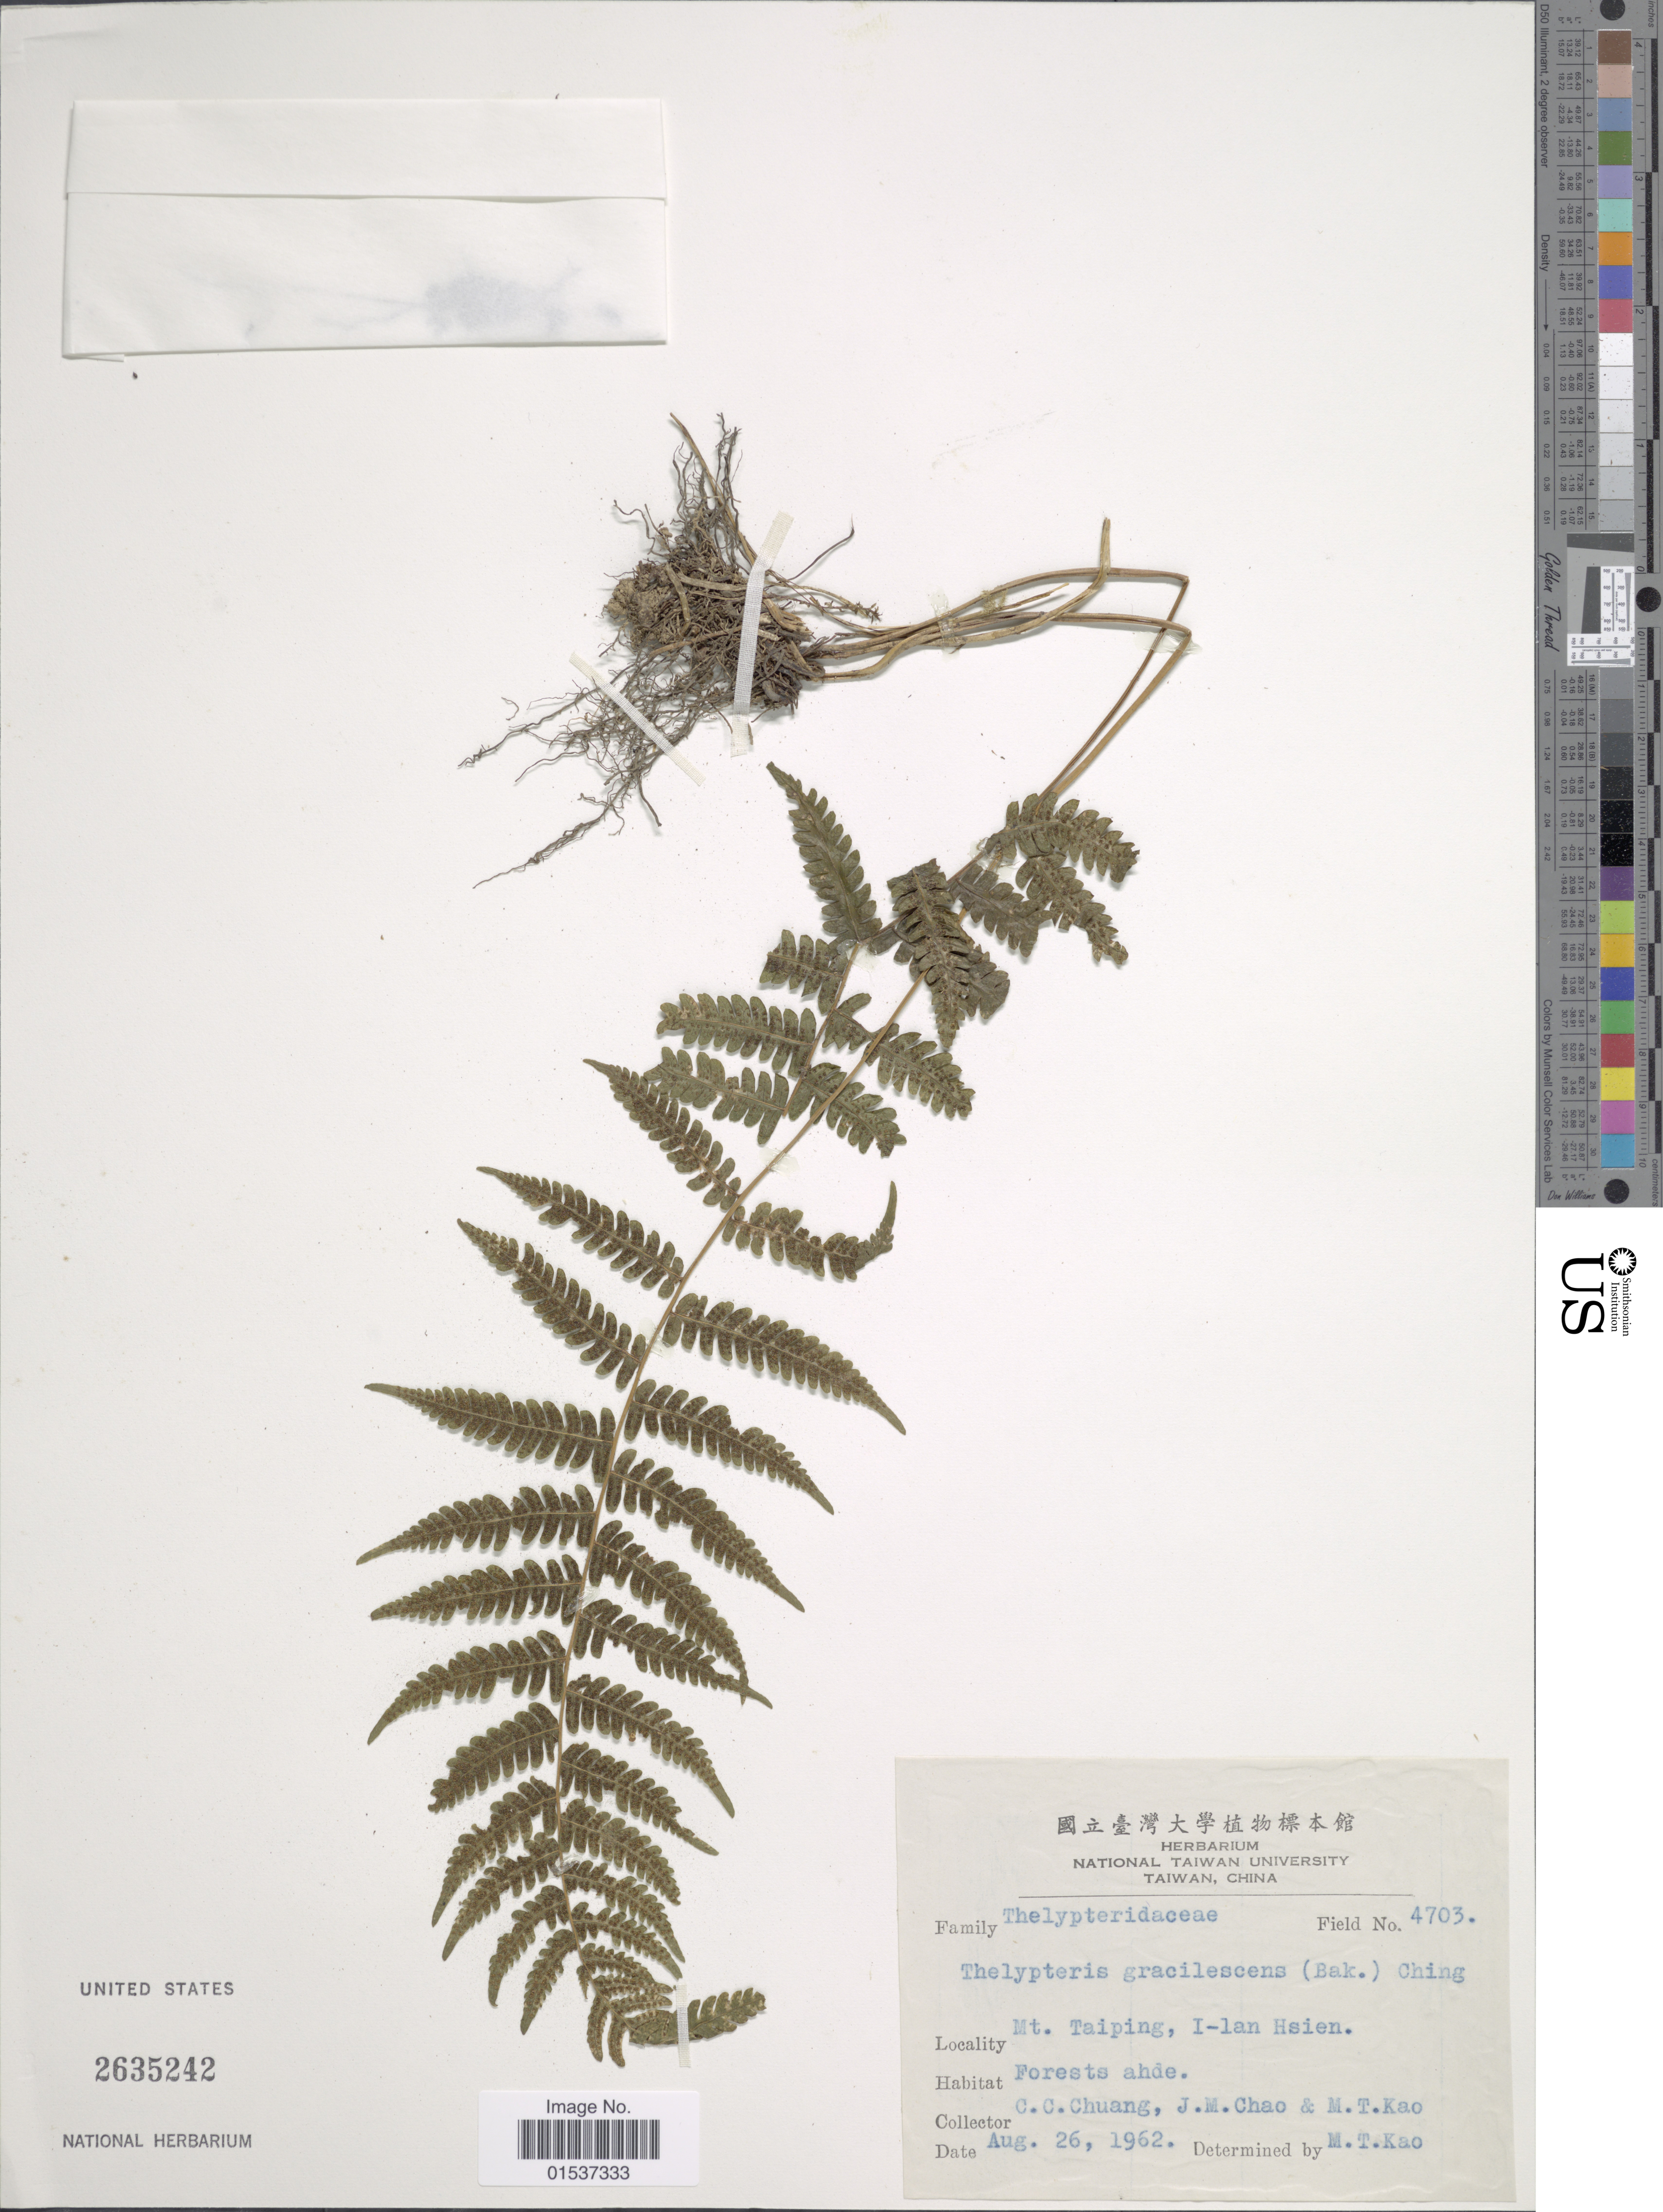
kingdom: Plantae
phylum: Tracheophyta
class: Polypodiopsida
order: Polypodiales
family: Thelypteridaceae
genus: Metathelypteris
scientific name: Metathelypteris gracilescens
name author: (Blume) Ching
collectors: C. C. Chuang, J. Chao & M. T. Kao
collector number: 4703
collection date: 1962-08-26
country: Taiwan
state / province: Ilan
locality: Mt. Taipin, I-lan Hsien.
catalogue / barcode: US 2635242